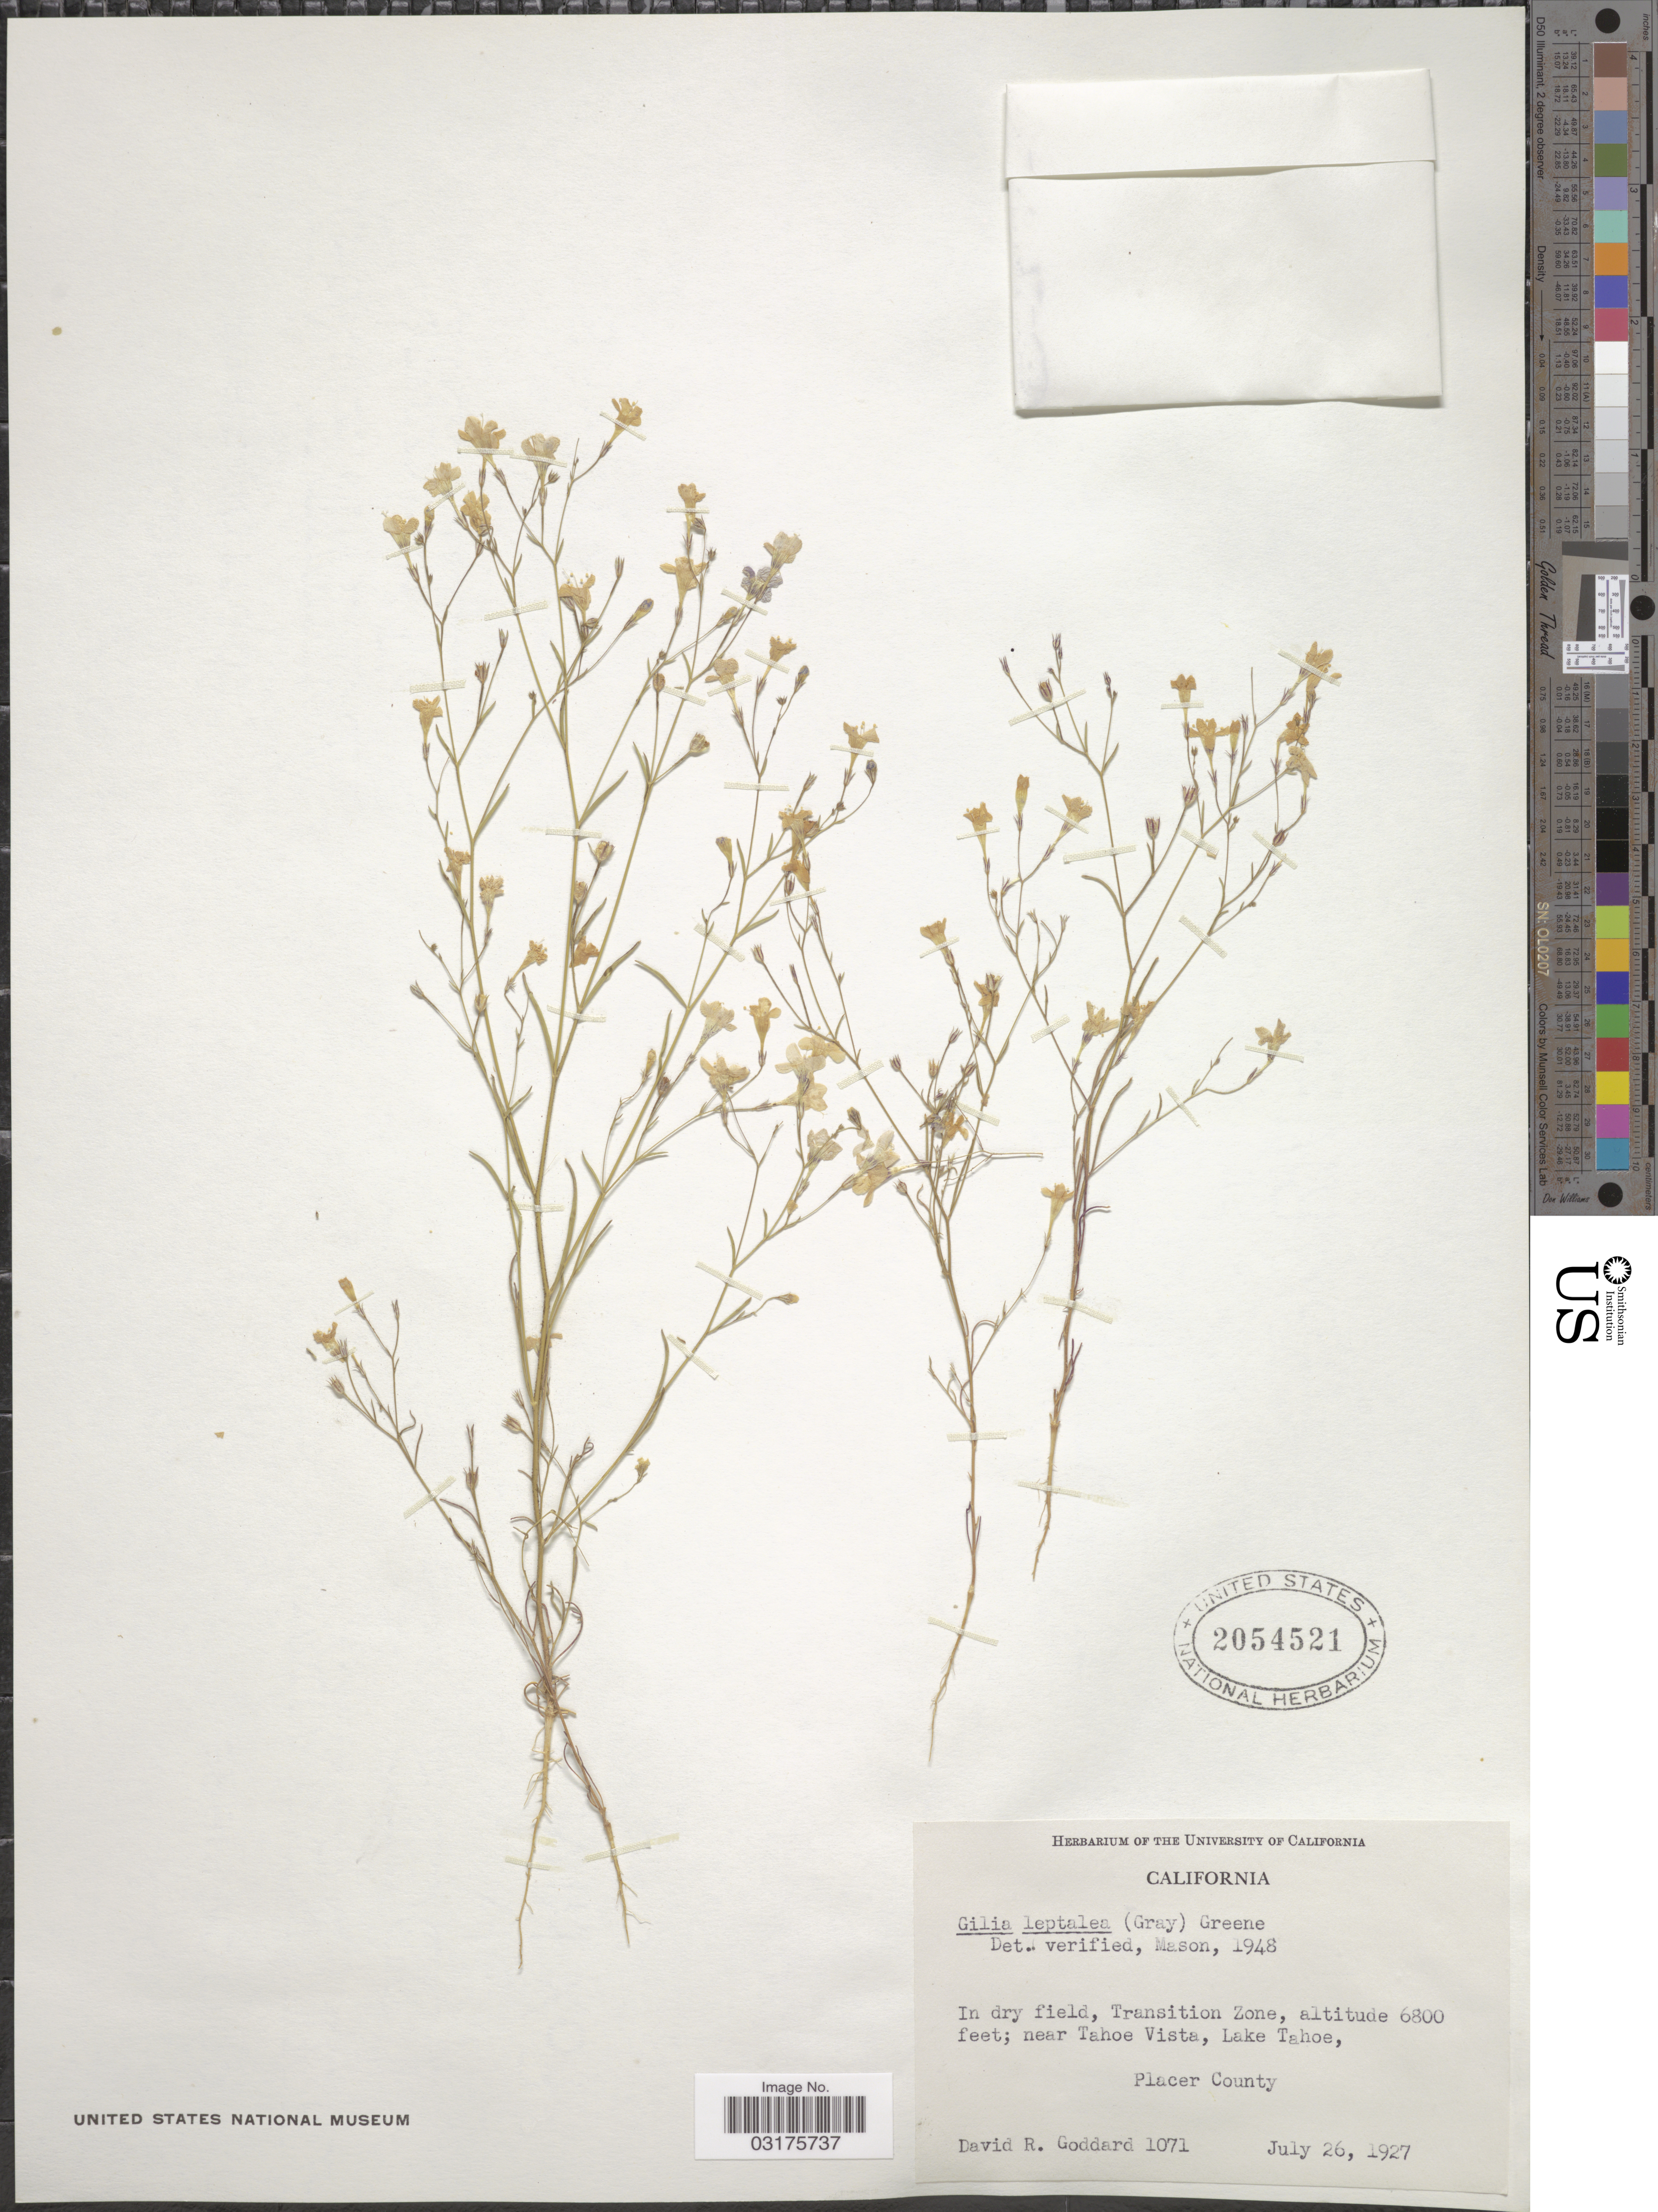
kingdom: Plantae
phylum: Tracheophyta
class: Magnoliopsida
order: Ericales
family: Polemoniaceae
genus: Navarretia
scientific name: Navarretia leptalea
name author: (A. Gray) L.A. Johnson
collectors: D. Goddard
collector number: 1071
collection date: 1927-07-26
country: United States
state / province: California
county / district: Placer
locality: In dry field, Transition Zone, near Tahoe Vista, Lake Tahoe, Placer County.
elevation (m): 2073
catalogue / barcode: US 2054521